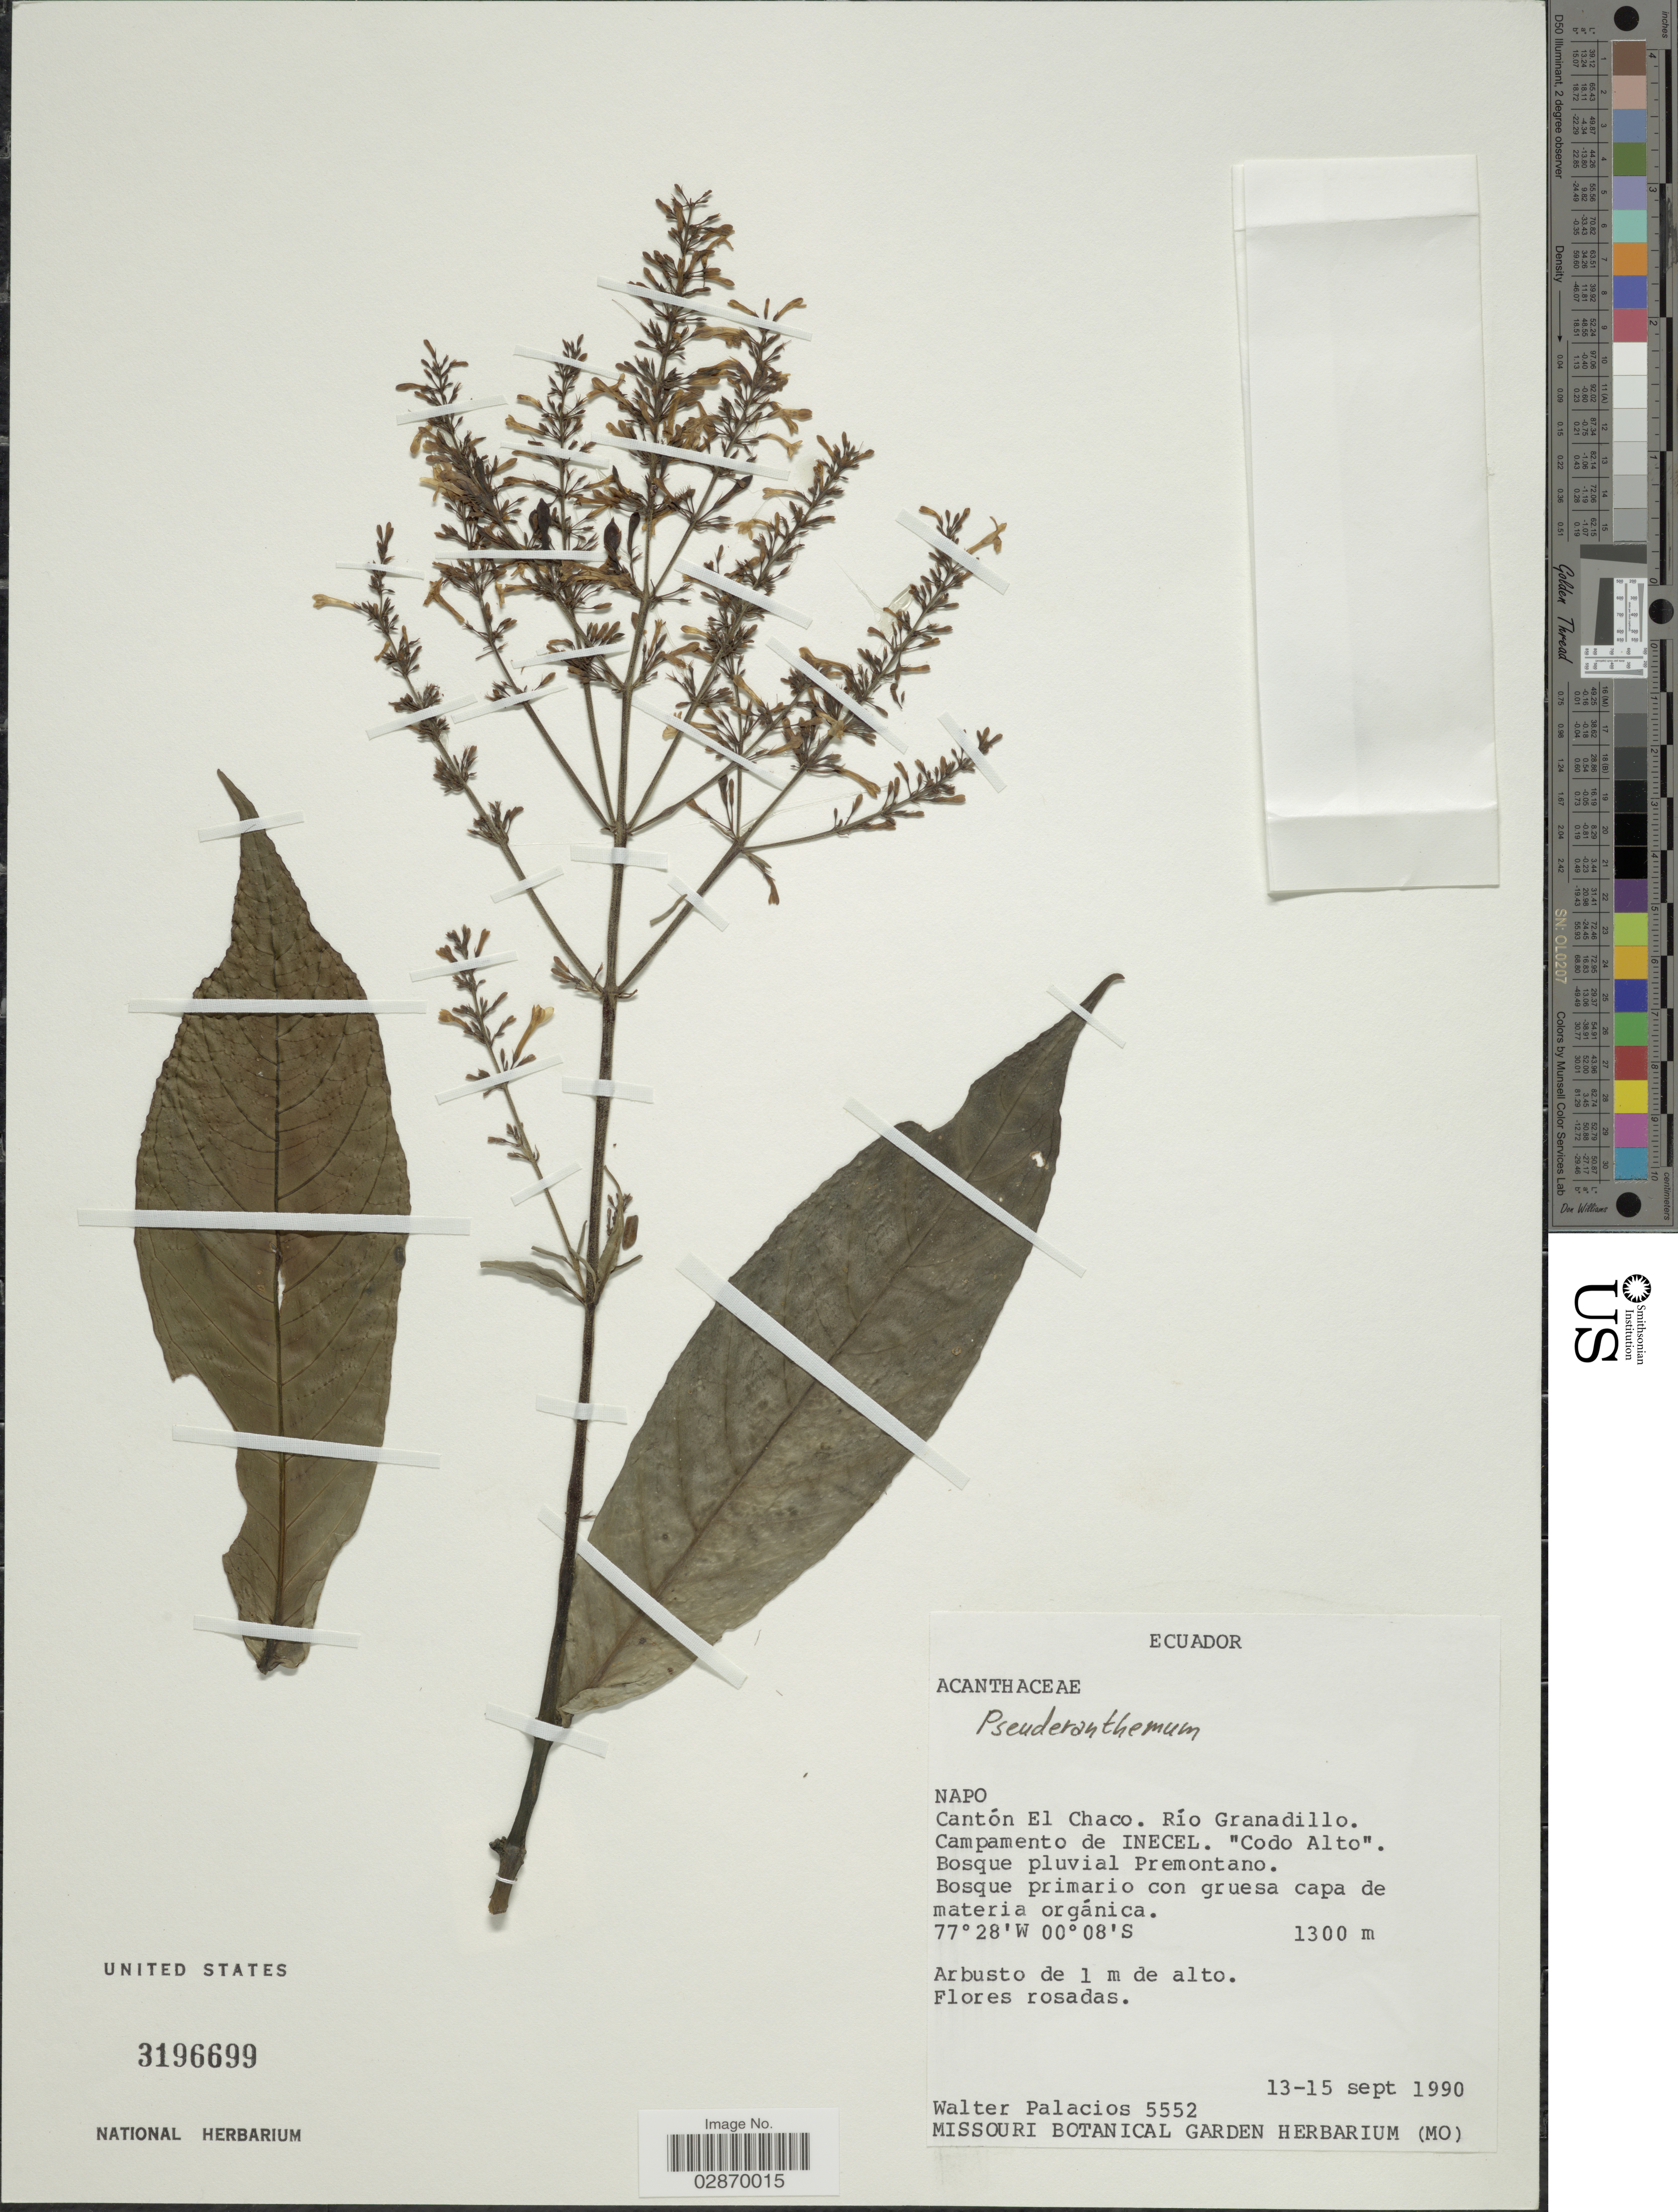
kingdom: Plantae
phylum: Tracheophyta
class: Magnoliopsida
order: Lamiales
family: Acanthaceae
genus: Pseuderanthemum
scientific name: Pseuderanthemum hookerianum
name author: (Nees) V.M. Baum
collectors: W. Palacios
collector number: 5552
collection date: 1990-09-13/1990-09-15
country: Ecuador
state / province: Napo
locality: Cantón El Chaco, Río Granadillo, Campamento de Inecel, "Codo Alto", Bosque pluvial Premontano.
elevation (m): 1300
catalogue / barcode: US 3196699